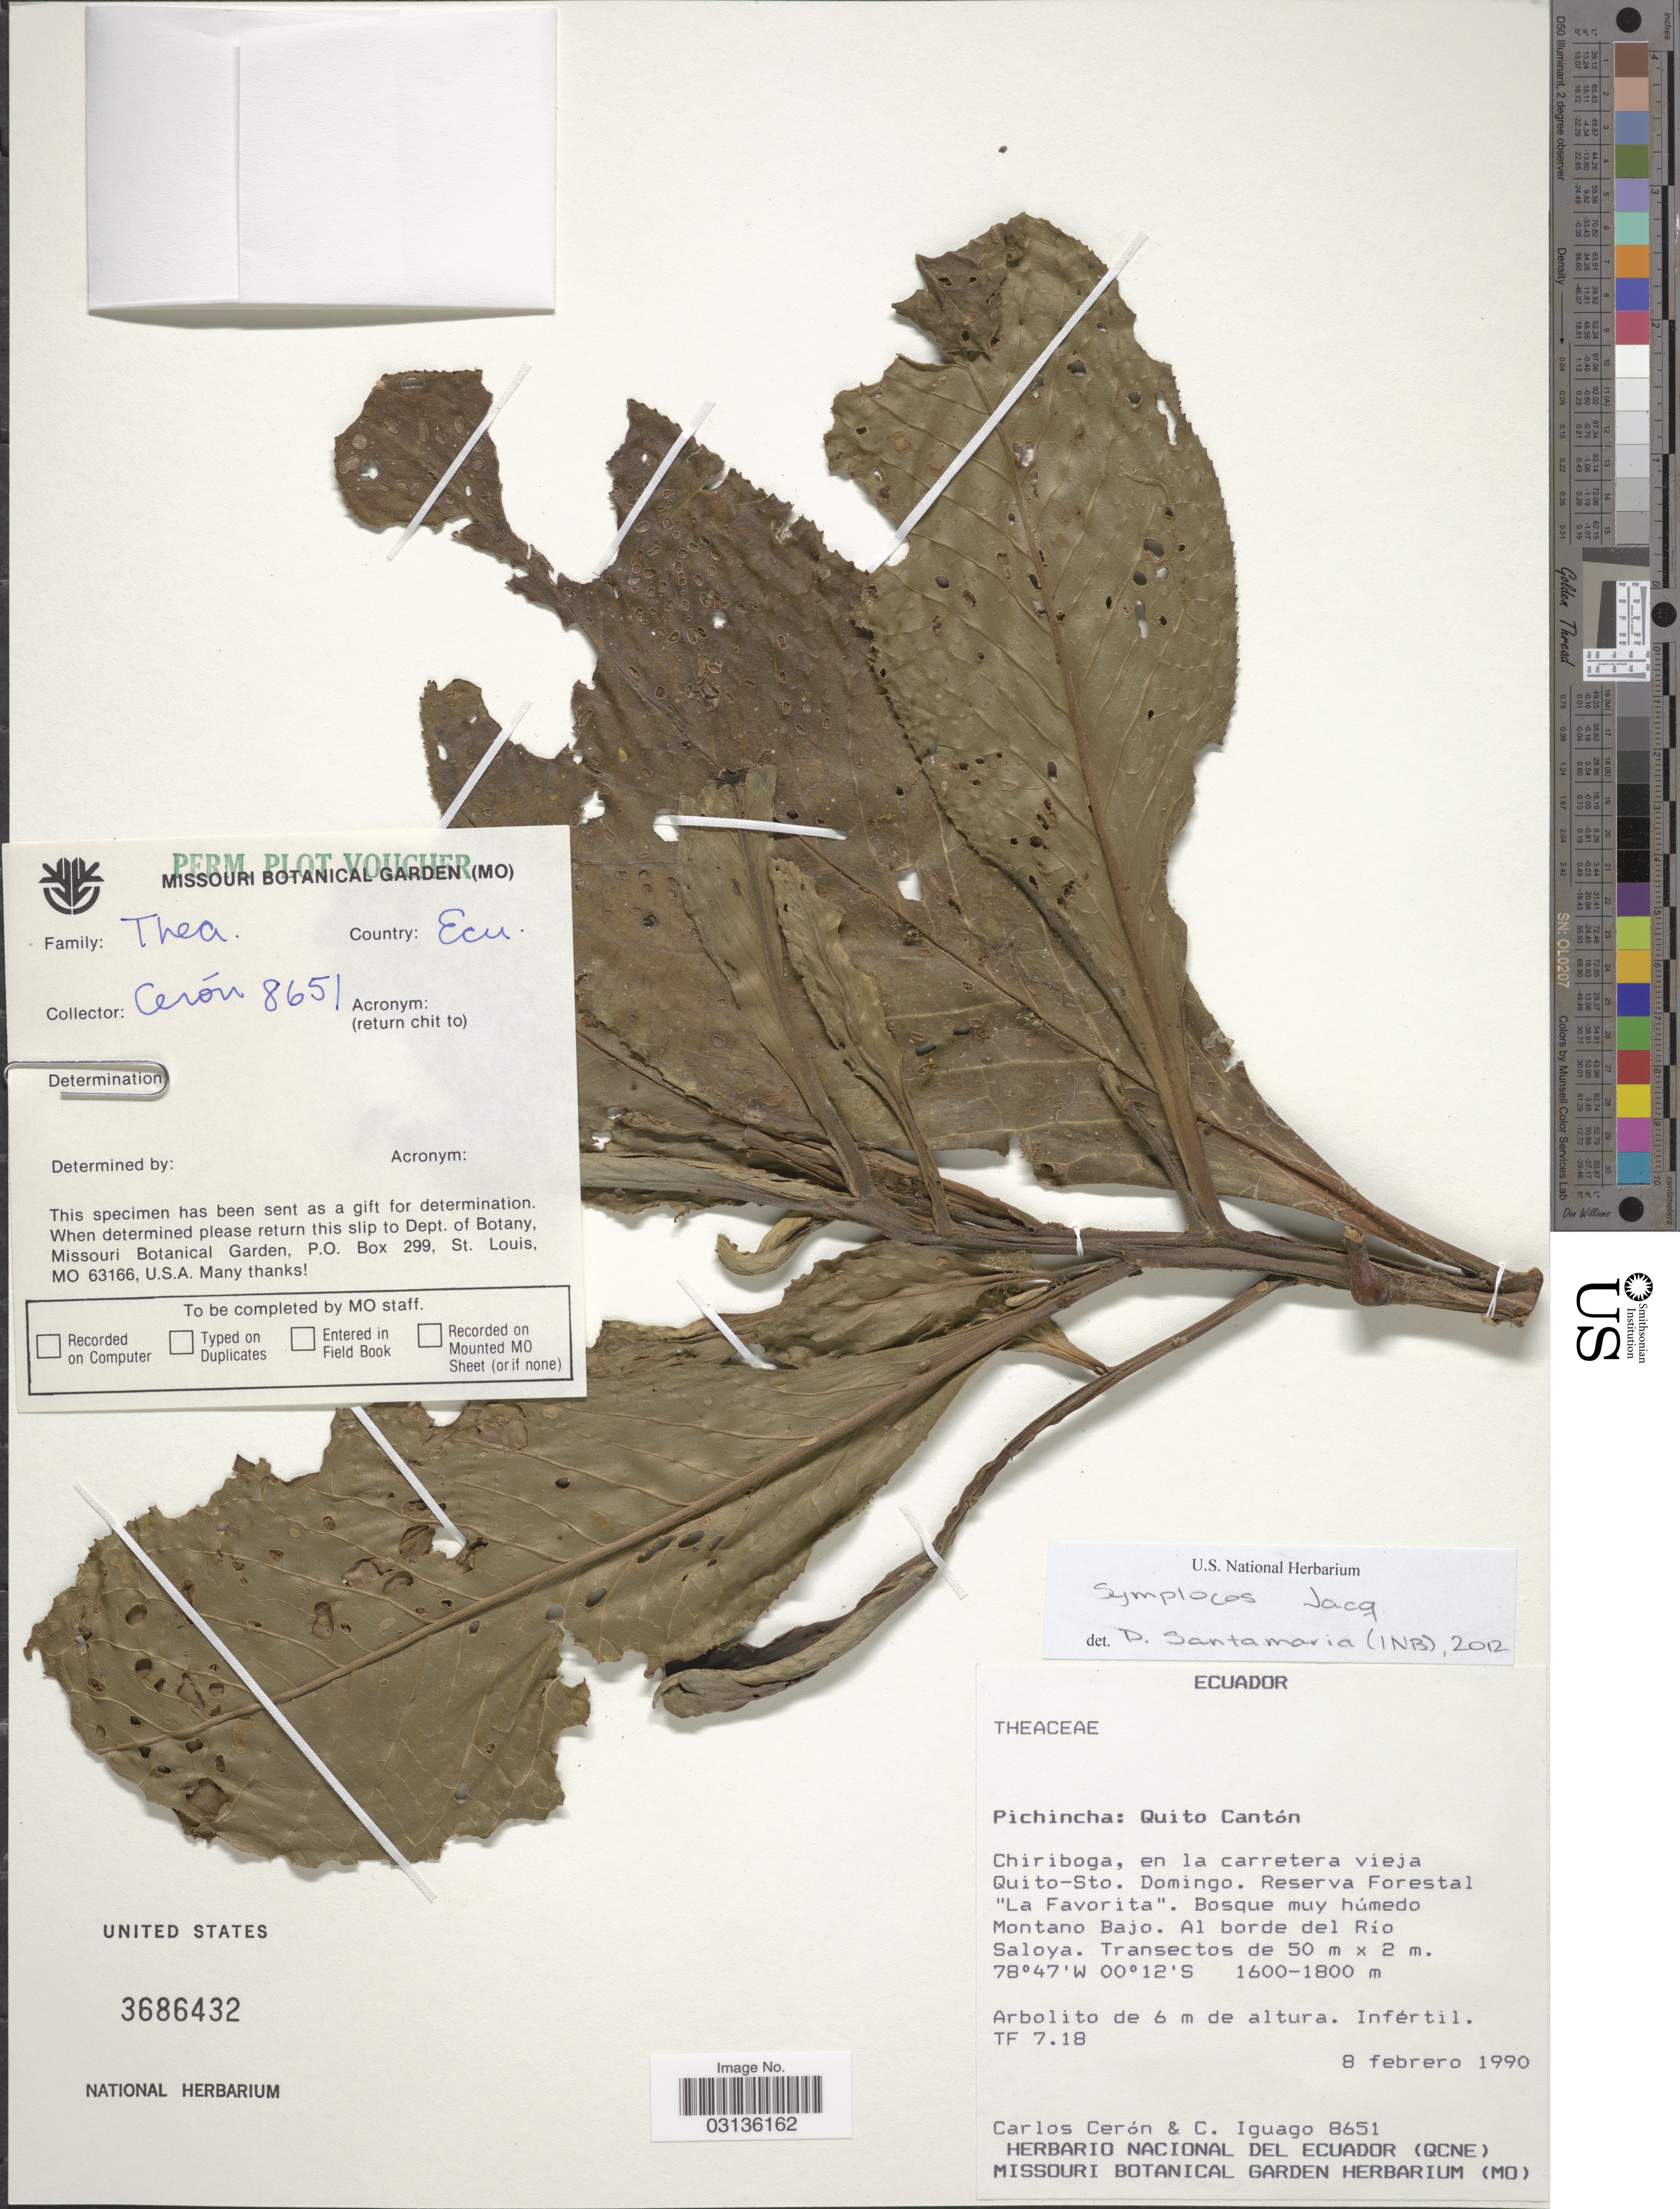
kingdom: Plantae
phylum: Tracheophyta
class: Magnoliopsida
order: Ericales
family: Symplocaceae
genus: Symplocos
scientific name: Symplocos sp.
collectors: C. E. Cerón M. & C. Iguago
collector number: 8651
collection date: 1990-02-08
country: Ecuador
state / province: Pichincha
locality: Quito Cantón. Chiriboga, en la carretera vieja Quito-Sto. Domingo. Reserva Forestal "La Favorita". Bosque muy húmedo Montano Bajo. Al borde del Río Saloya.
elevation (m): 1600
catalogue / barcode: US 3686432